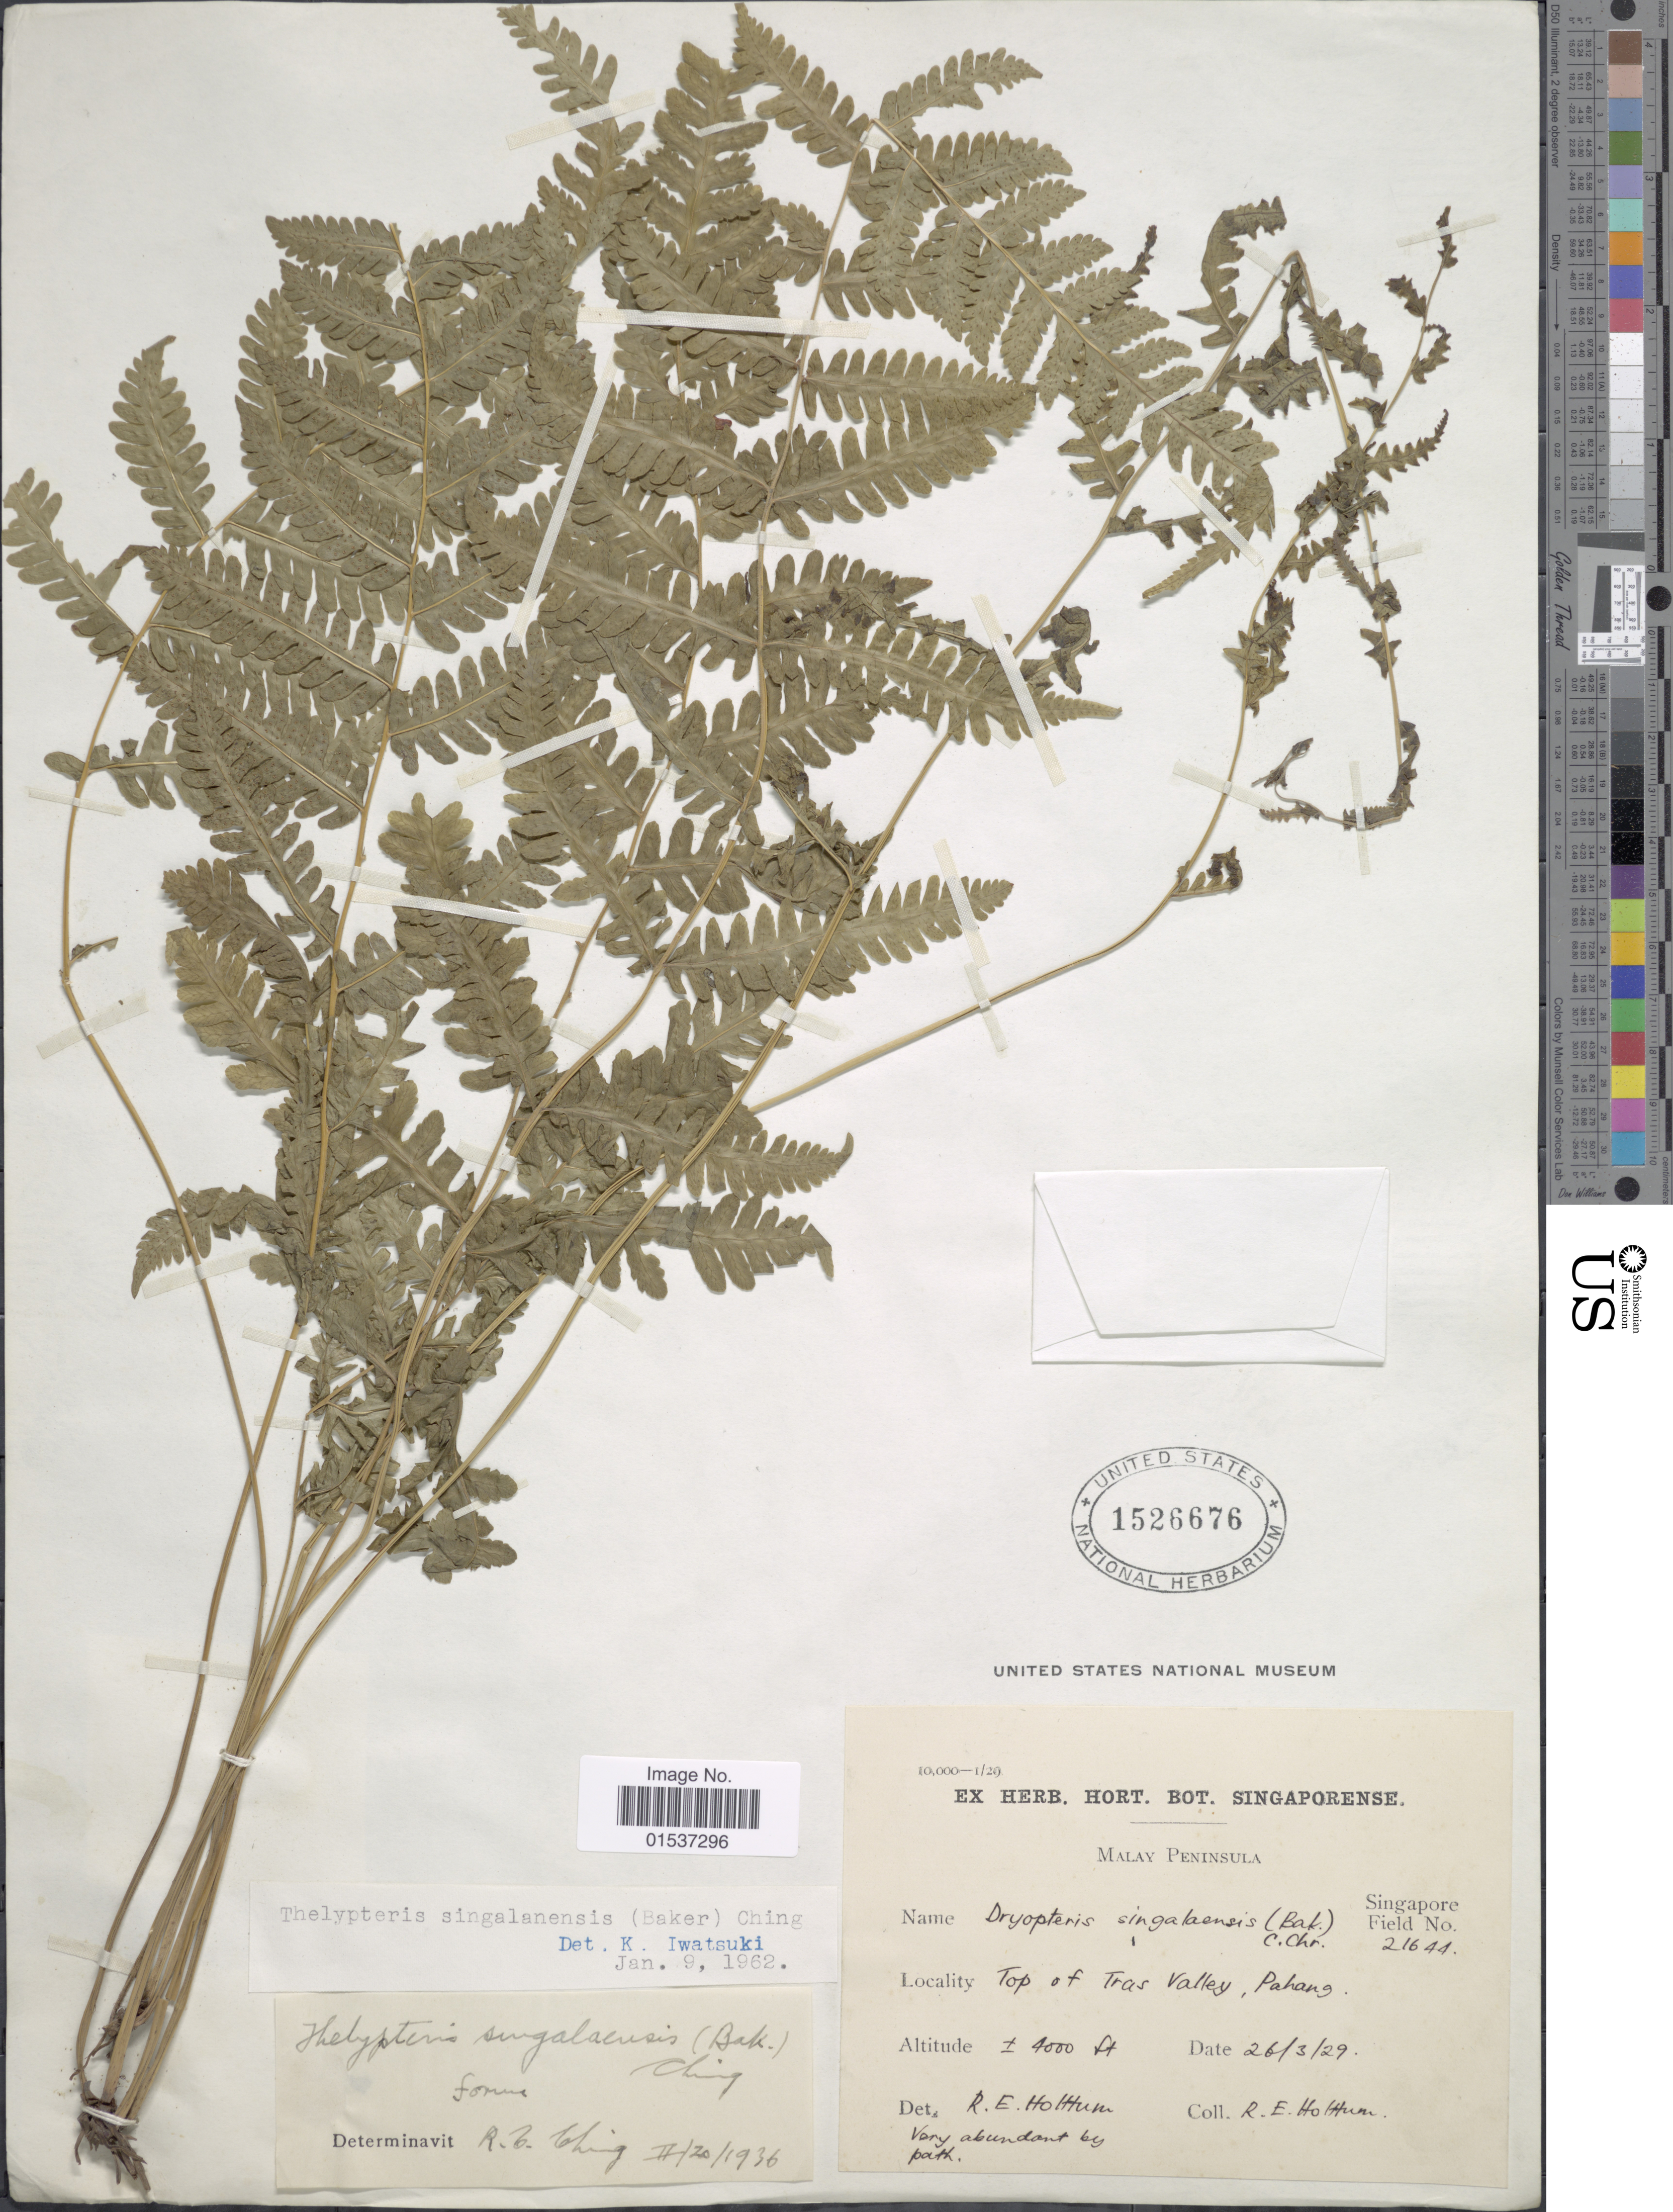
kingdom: Plantae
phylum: Tracheophyta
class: Polypodiopsida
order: Polypodiales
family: Thelypteridaceae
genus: Metathelypteris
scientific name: Metathelypteris singalanensis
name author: (Baker) Ching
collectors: R. E. Holttum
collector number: Singapore Field 21644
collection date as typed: Transcribed d/m/y: 26/3/29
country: Malaysia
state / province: Pahang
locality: Malay Peninsula. To of Tras Valley, Pahang.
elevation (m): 1219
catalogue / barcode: US 1526676